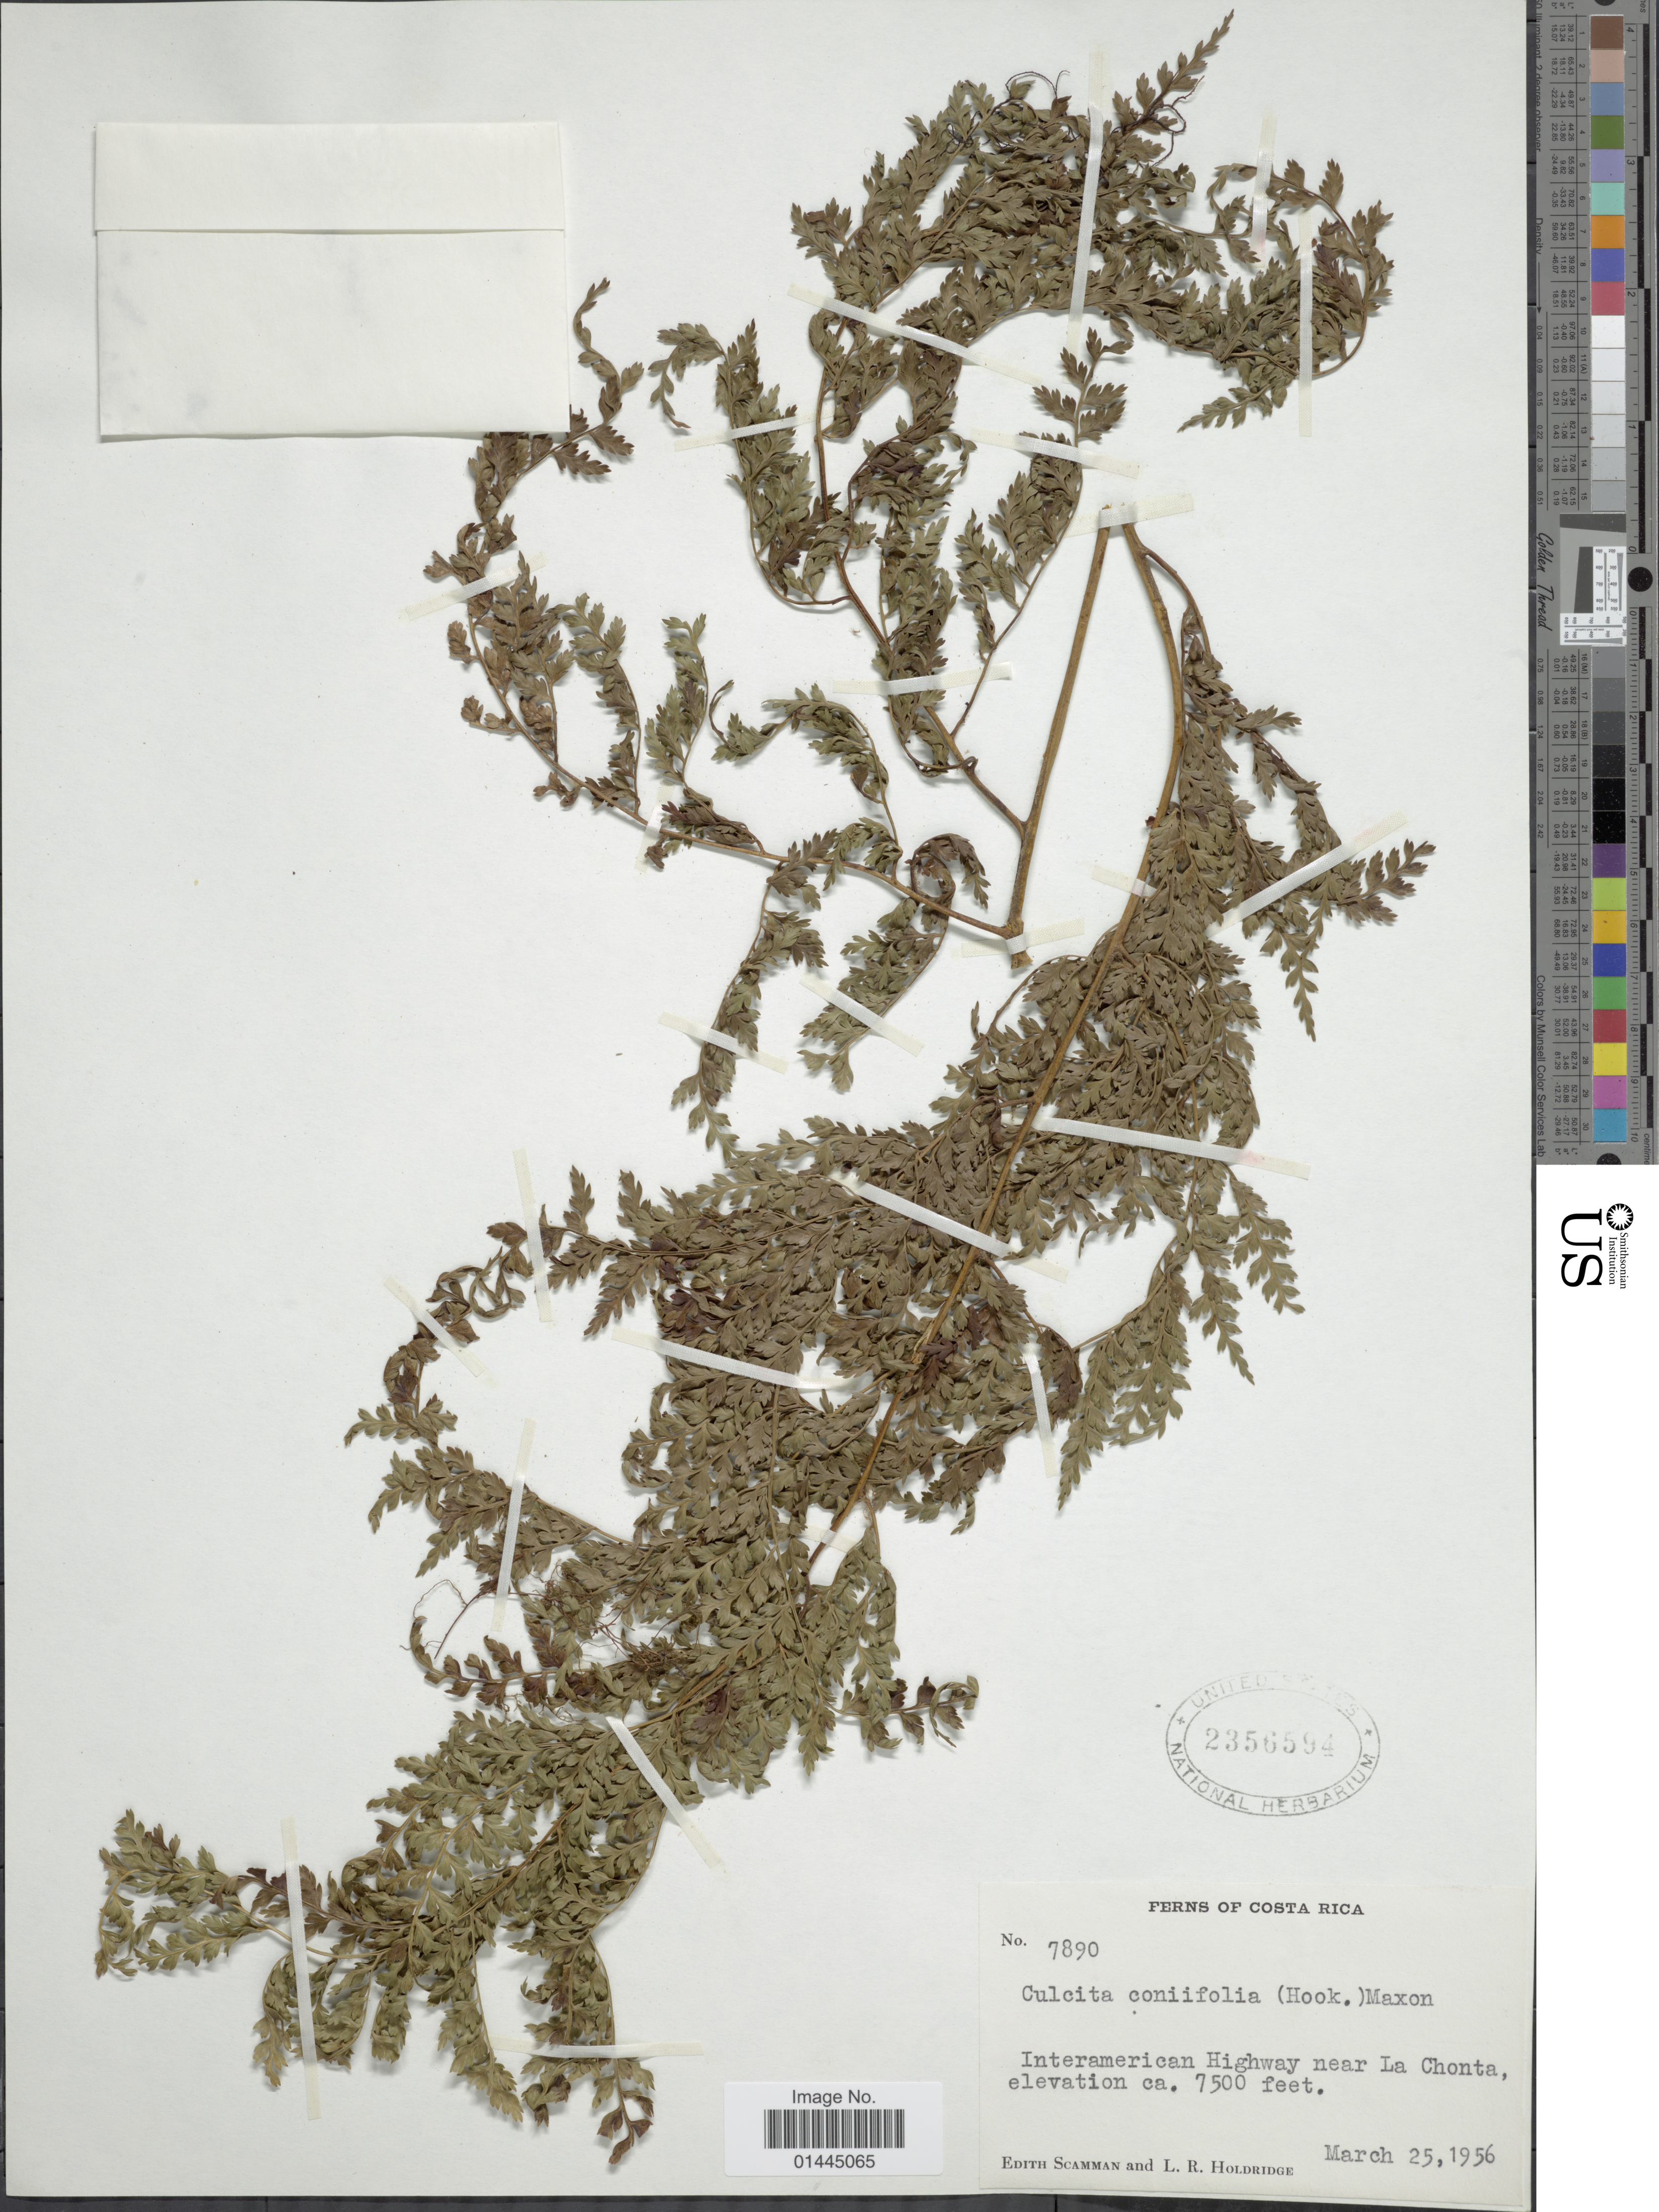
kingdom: Plantae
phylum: Tracheophyta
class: Polypodiopsida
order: Cyatheales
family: Culcitaceae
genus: Culcita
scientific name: Culcita coniifolia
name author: (Hook.) Maxon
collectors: E. Scamman & L. Holdridge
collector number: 7890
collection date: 1956-03-25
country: Costa Rica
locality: Interamerican Highway near La Chonta.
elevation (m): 2286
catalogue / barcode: US 2356594